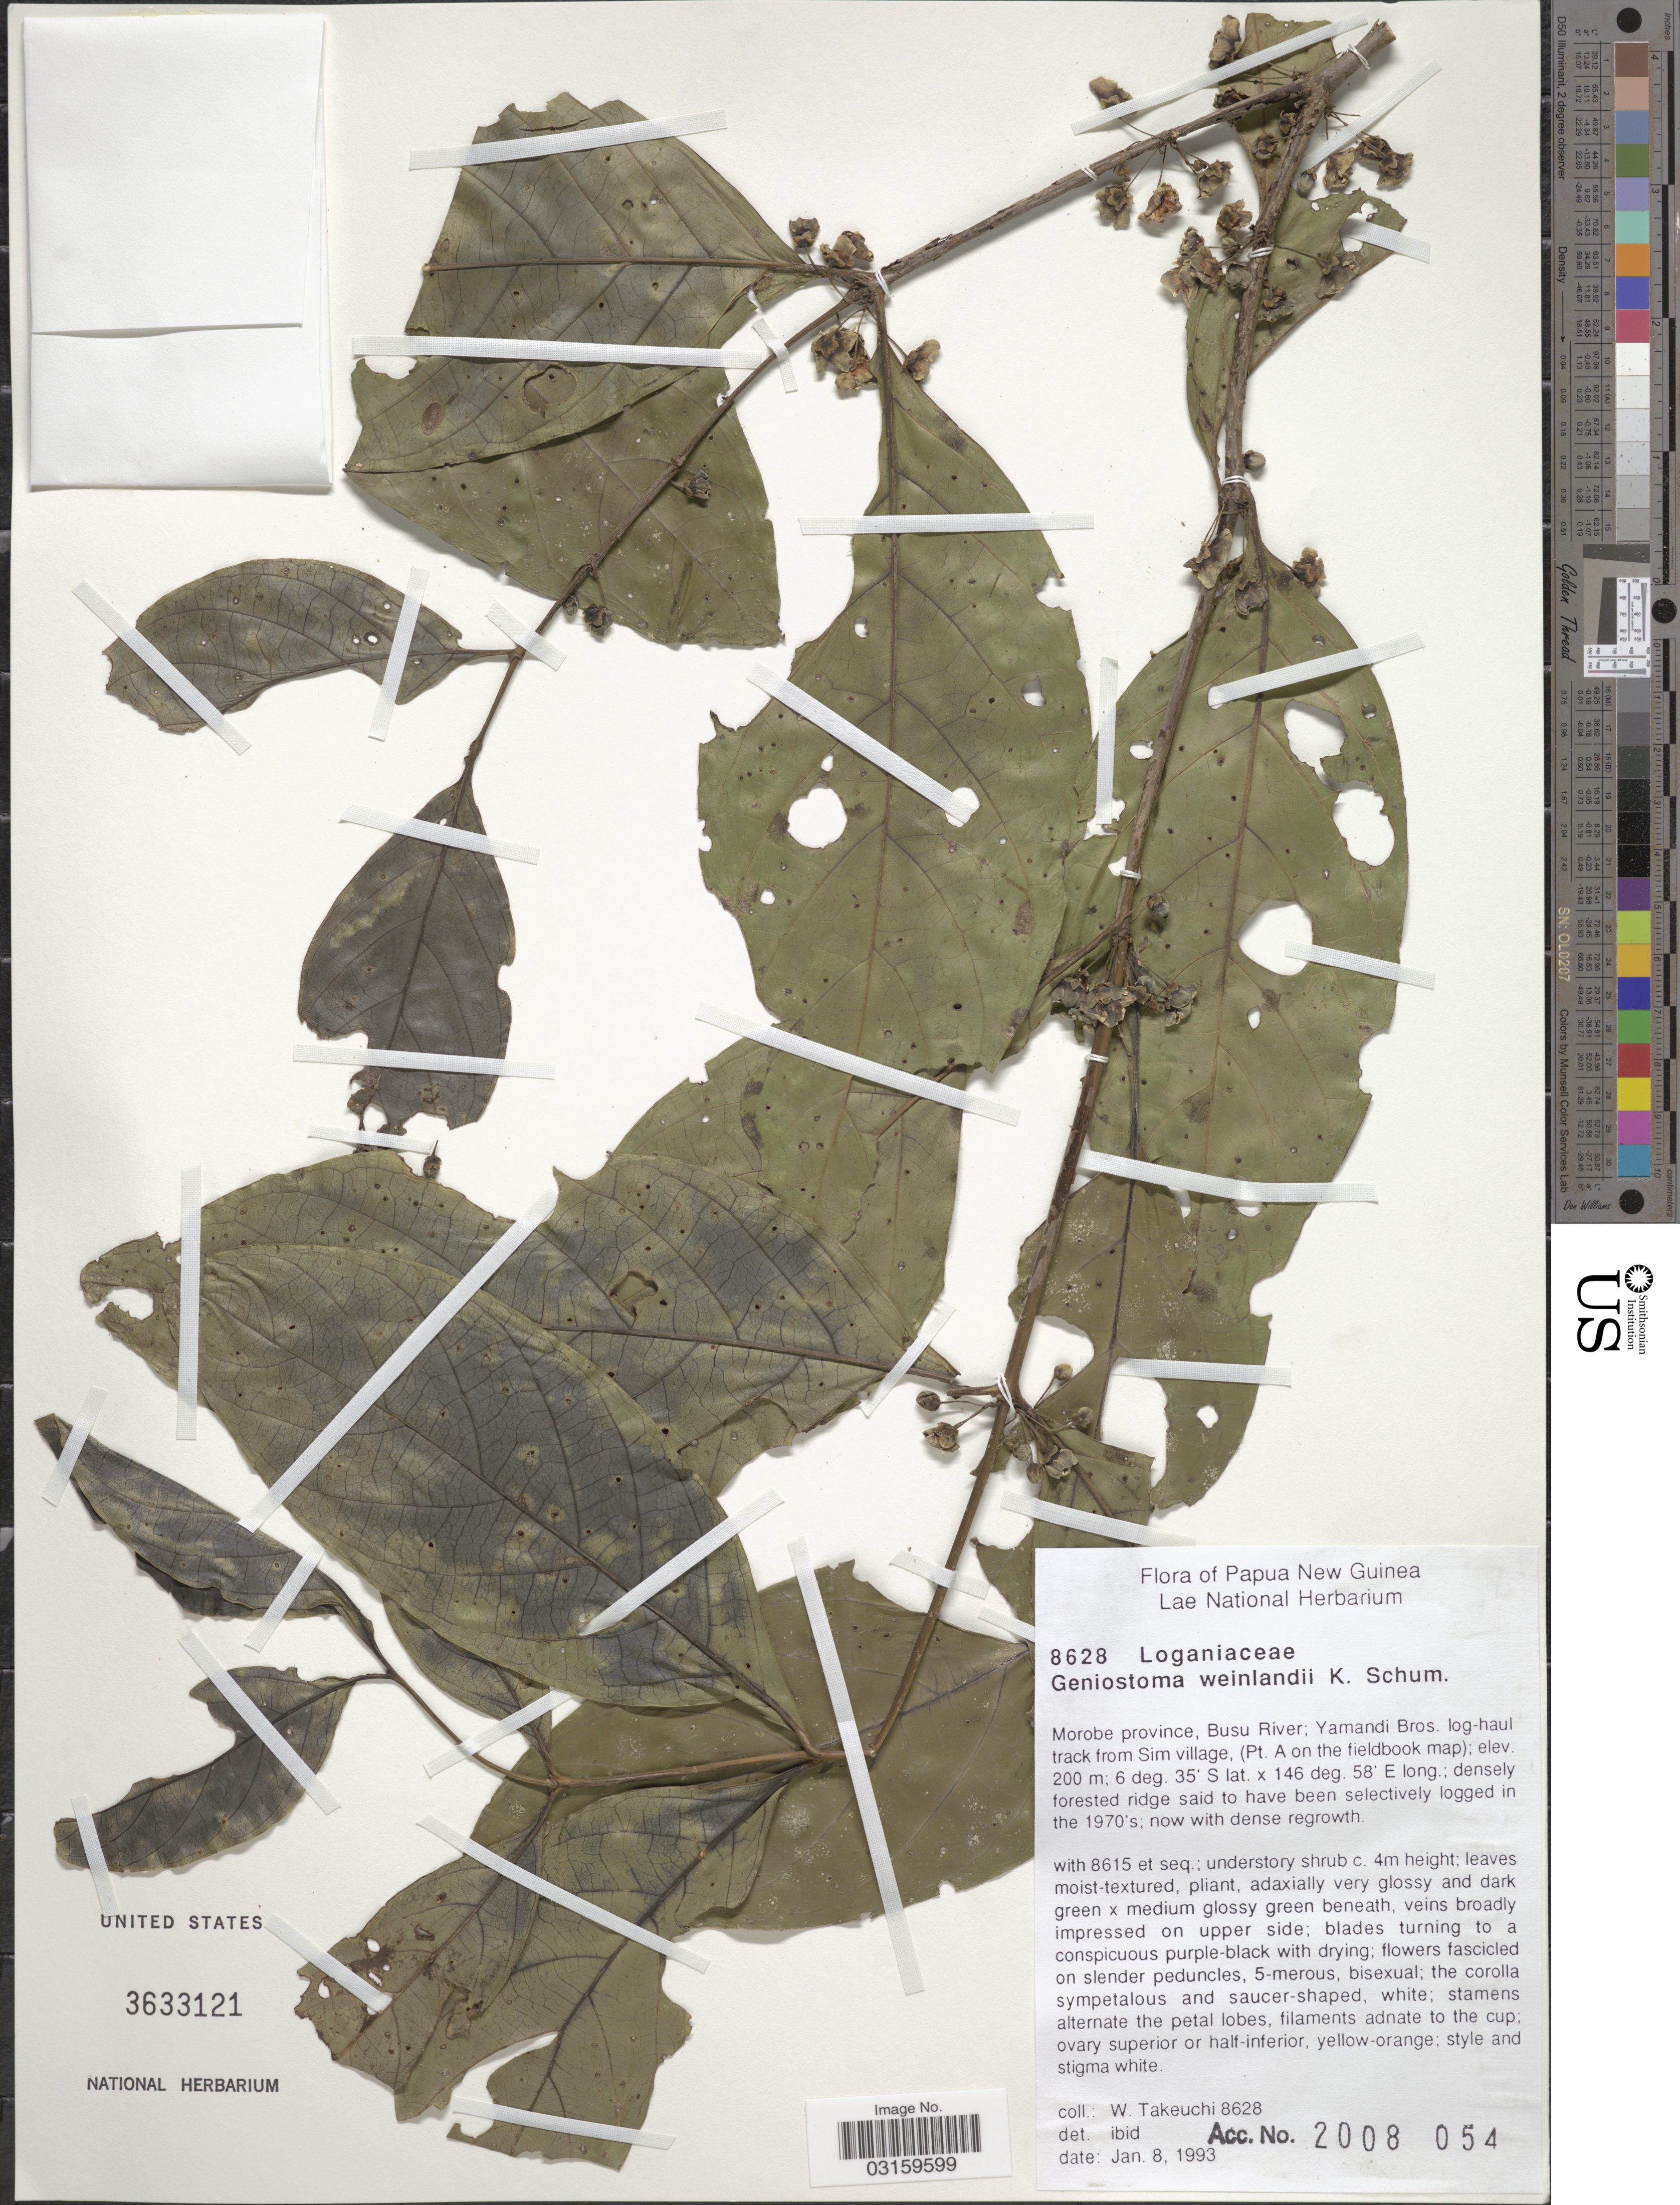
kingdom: Plantae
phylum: Tracheophyta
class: Magnoliopsida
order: Gentianales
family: Loganiaceae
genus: Geniostoma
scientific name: Geniostoma weinlandii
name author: K. Schum.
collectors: W. Takeuchi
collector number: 8628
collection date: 1993-01-08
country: Papua New Guinea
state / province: Morobe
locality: Morobe province, Busu River; Yamandi Bros. log-haul track from Sim village, (Pt. A on the fieldbook map).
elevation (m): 200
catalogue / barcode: US 3633121